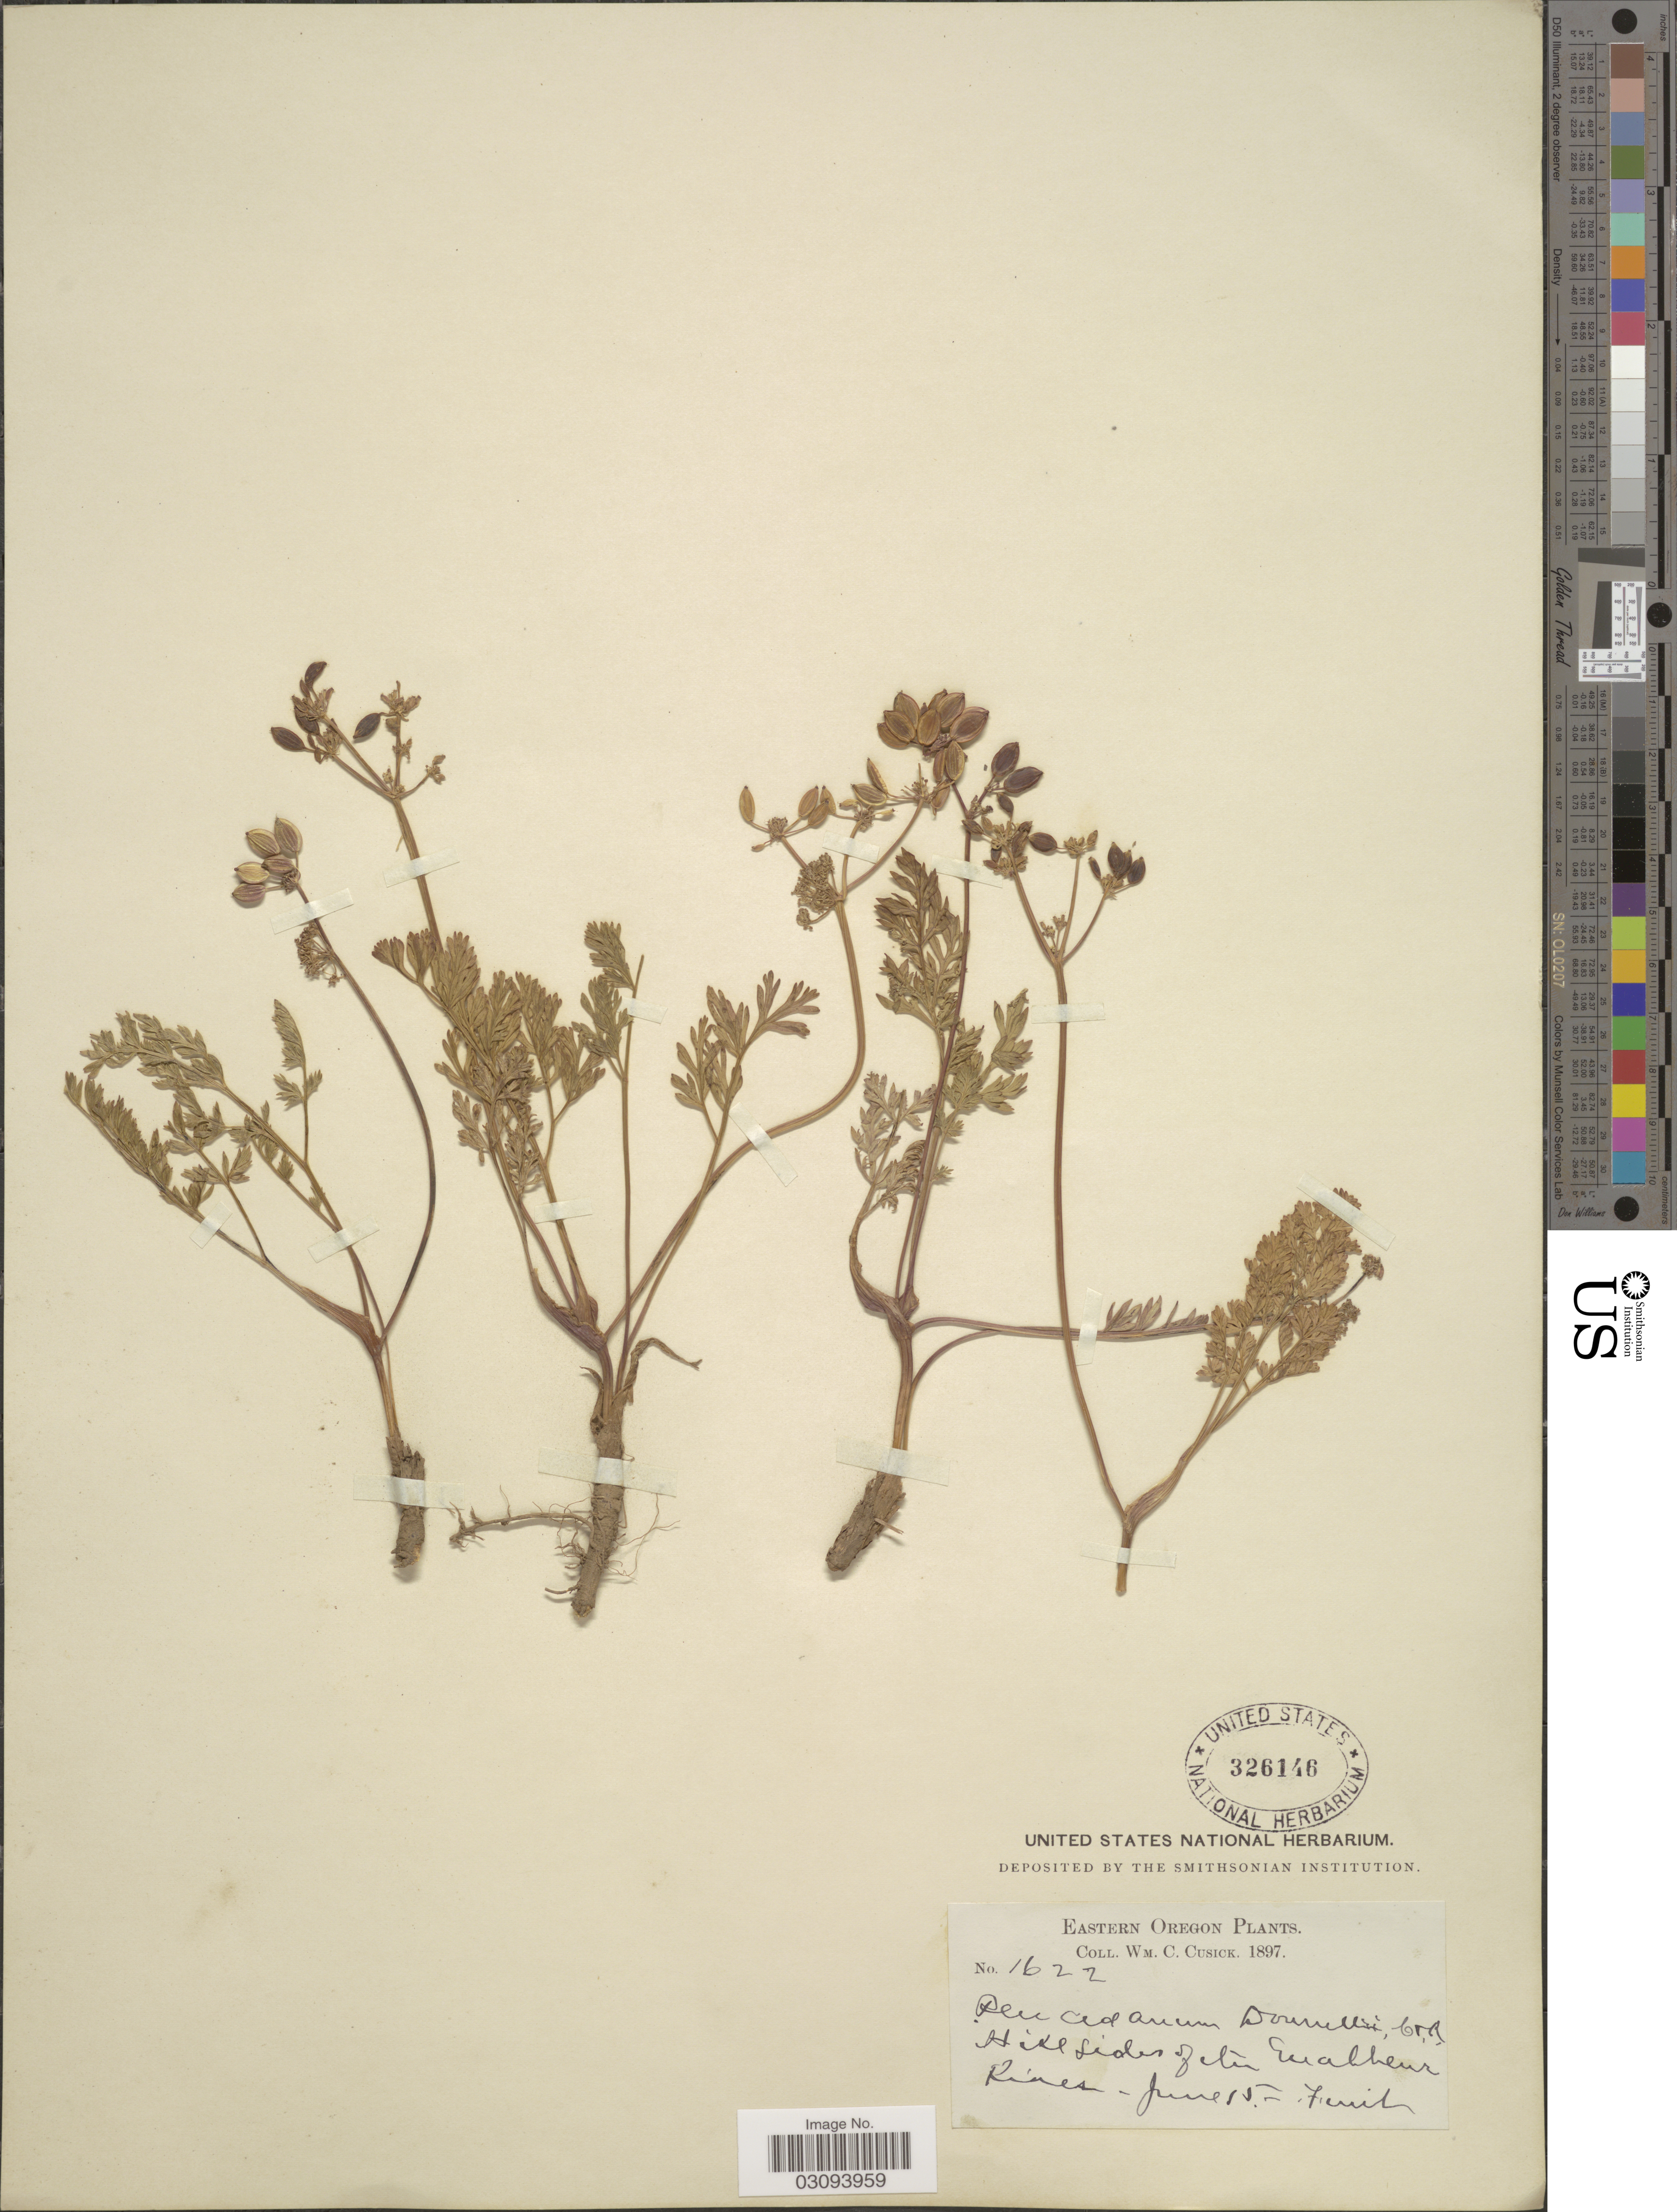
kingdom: Plantae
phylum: Tracheophyta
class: Magnoliopsida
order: Apiales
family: Apiaceae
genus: Lomatium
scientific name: Lomatium donnellii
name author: (J.M. Coult. & Rose) J.M. Coult. & Rose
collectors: W. C. Cusick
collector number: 1622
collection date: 1897-06-15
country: United States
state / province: Oregon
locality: Eastern Oregon. Hill sides of the Malheur River.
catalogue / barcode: US 326146